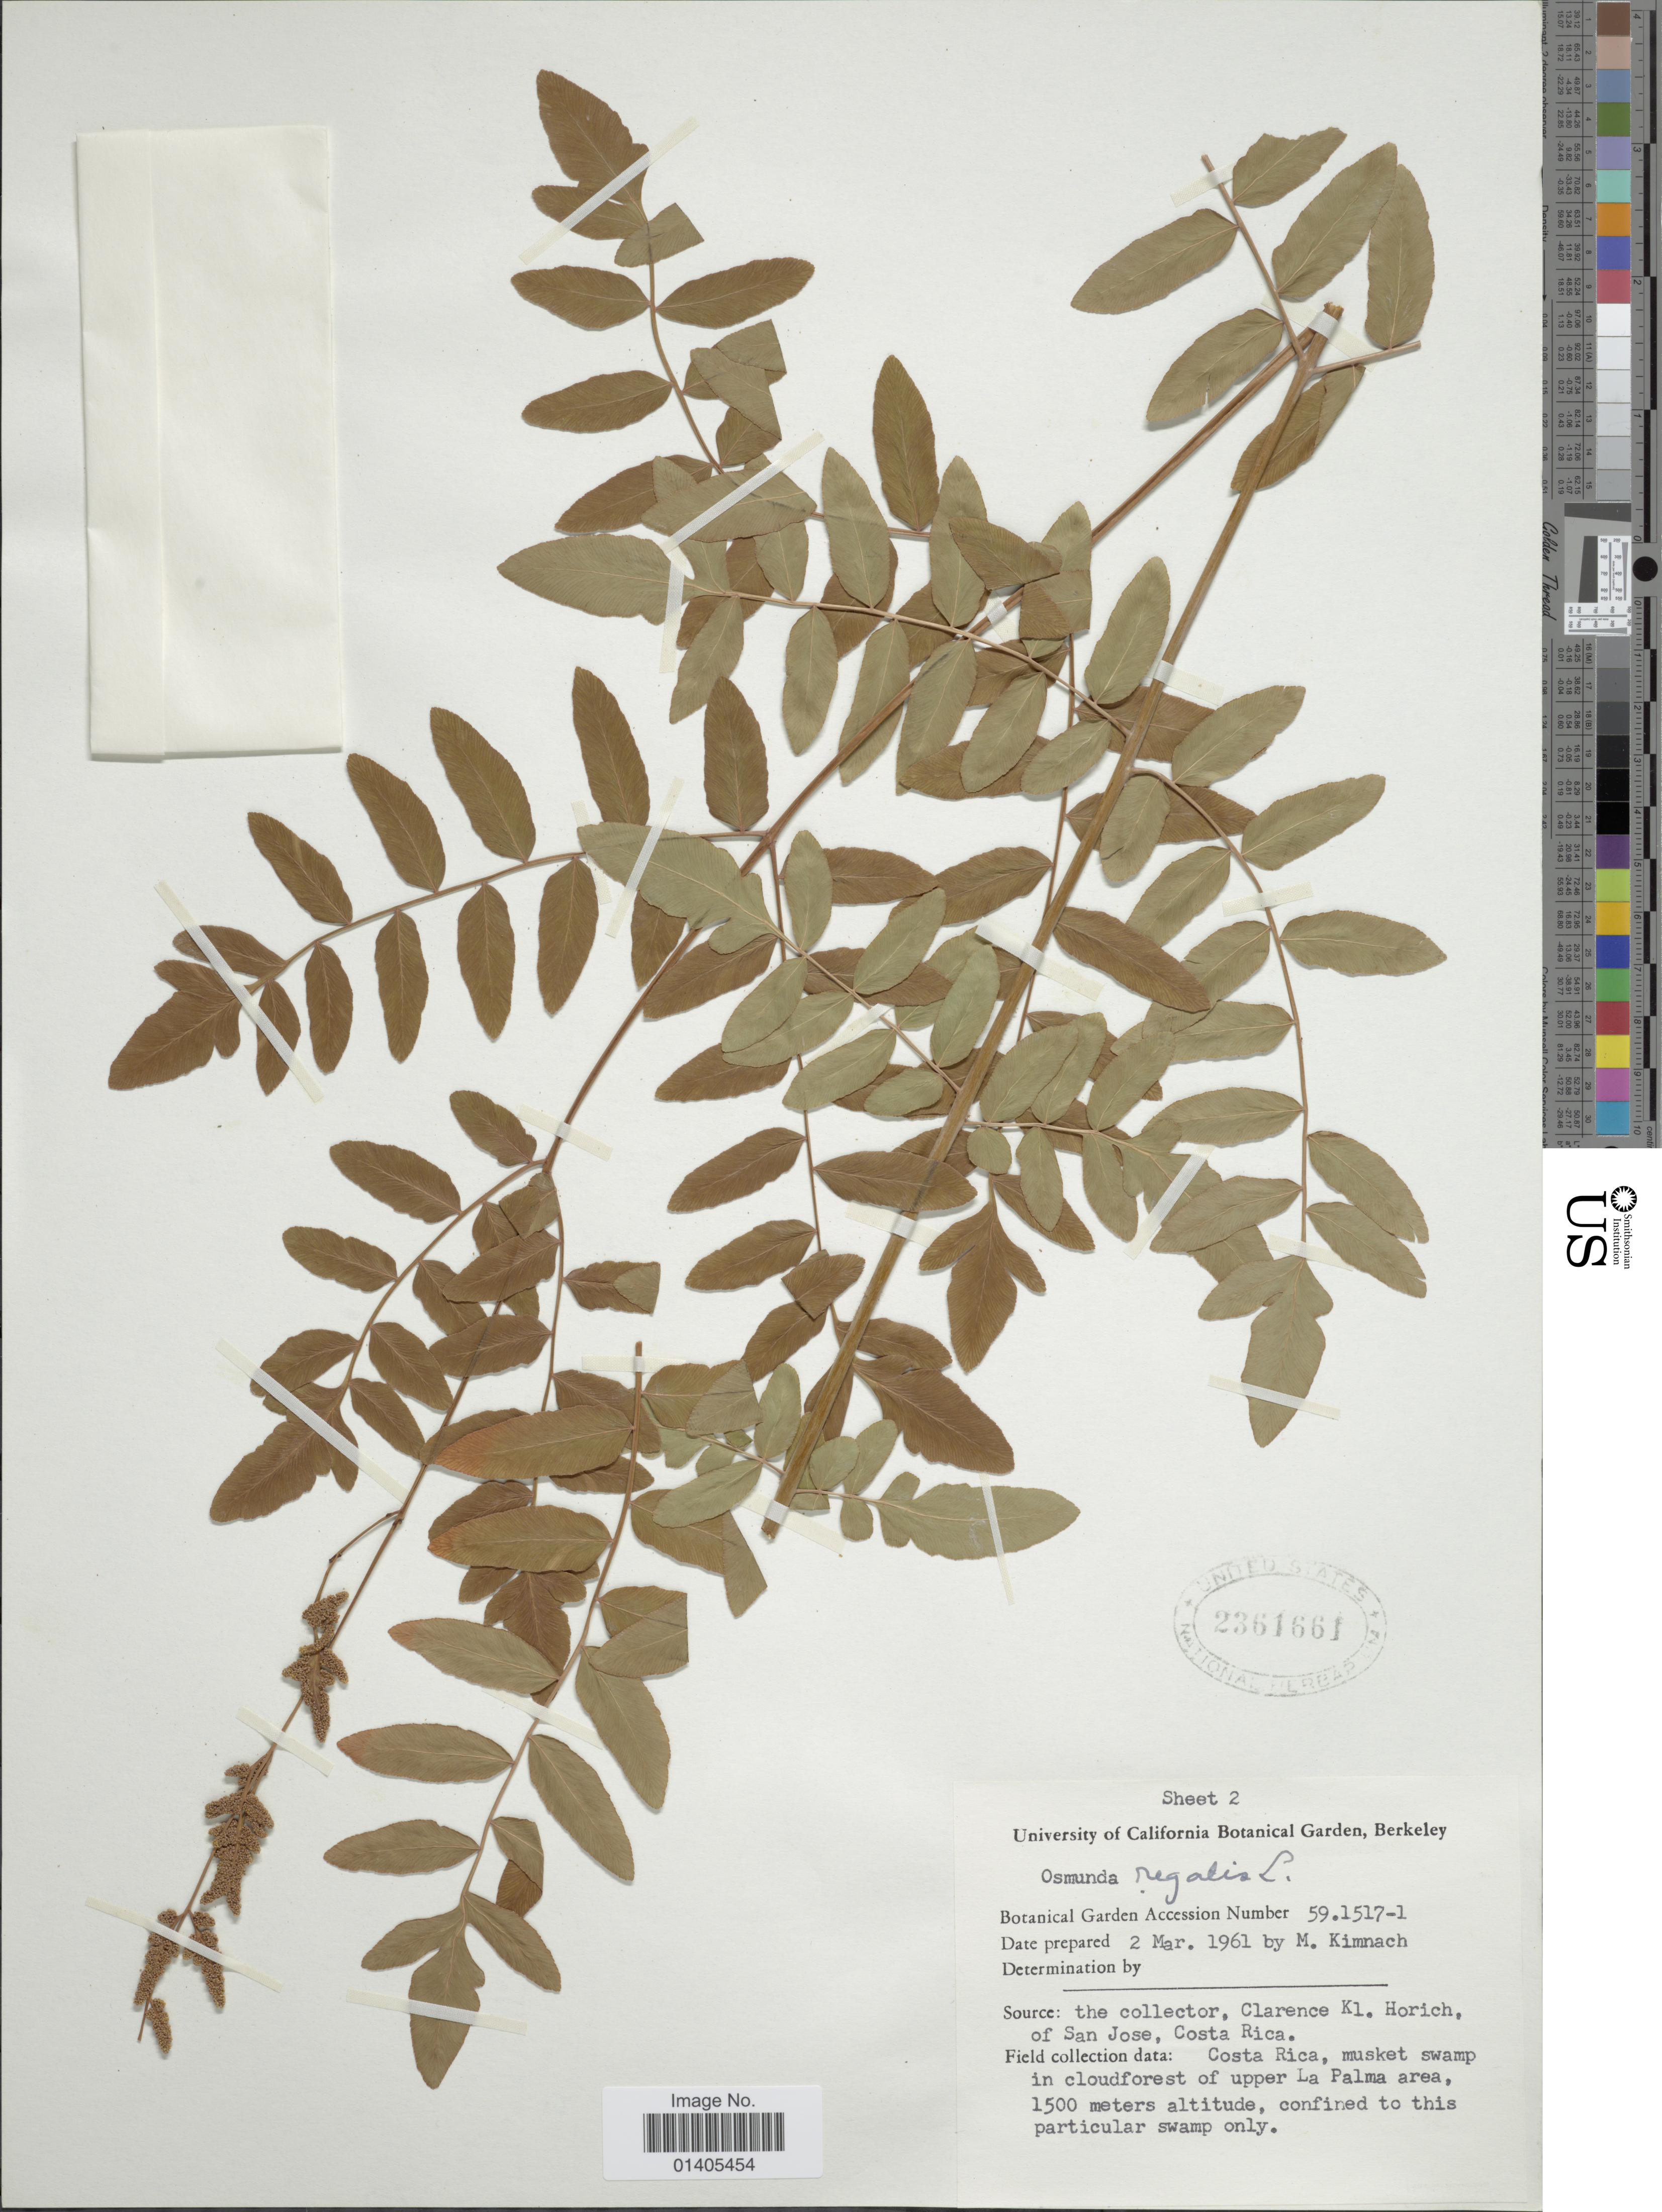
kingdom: Plantae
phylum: Tracheophyta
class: Polypodiopsida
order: Osmundales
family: Osmundaceae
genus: Osmunda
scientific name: Osmunda regalis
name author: L.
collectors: M. W. Kimnach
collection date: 1961-03-02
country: Costa Rica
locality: Muskeg swamp in cloudforest of upper La Palma area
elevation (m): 1500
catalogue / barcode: US 2361661